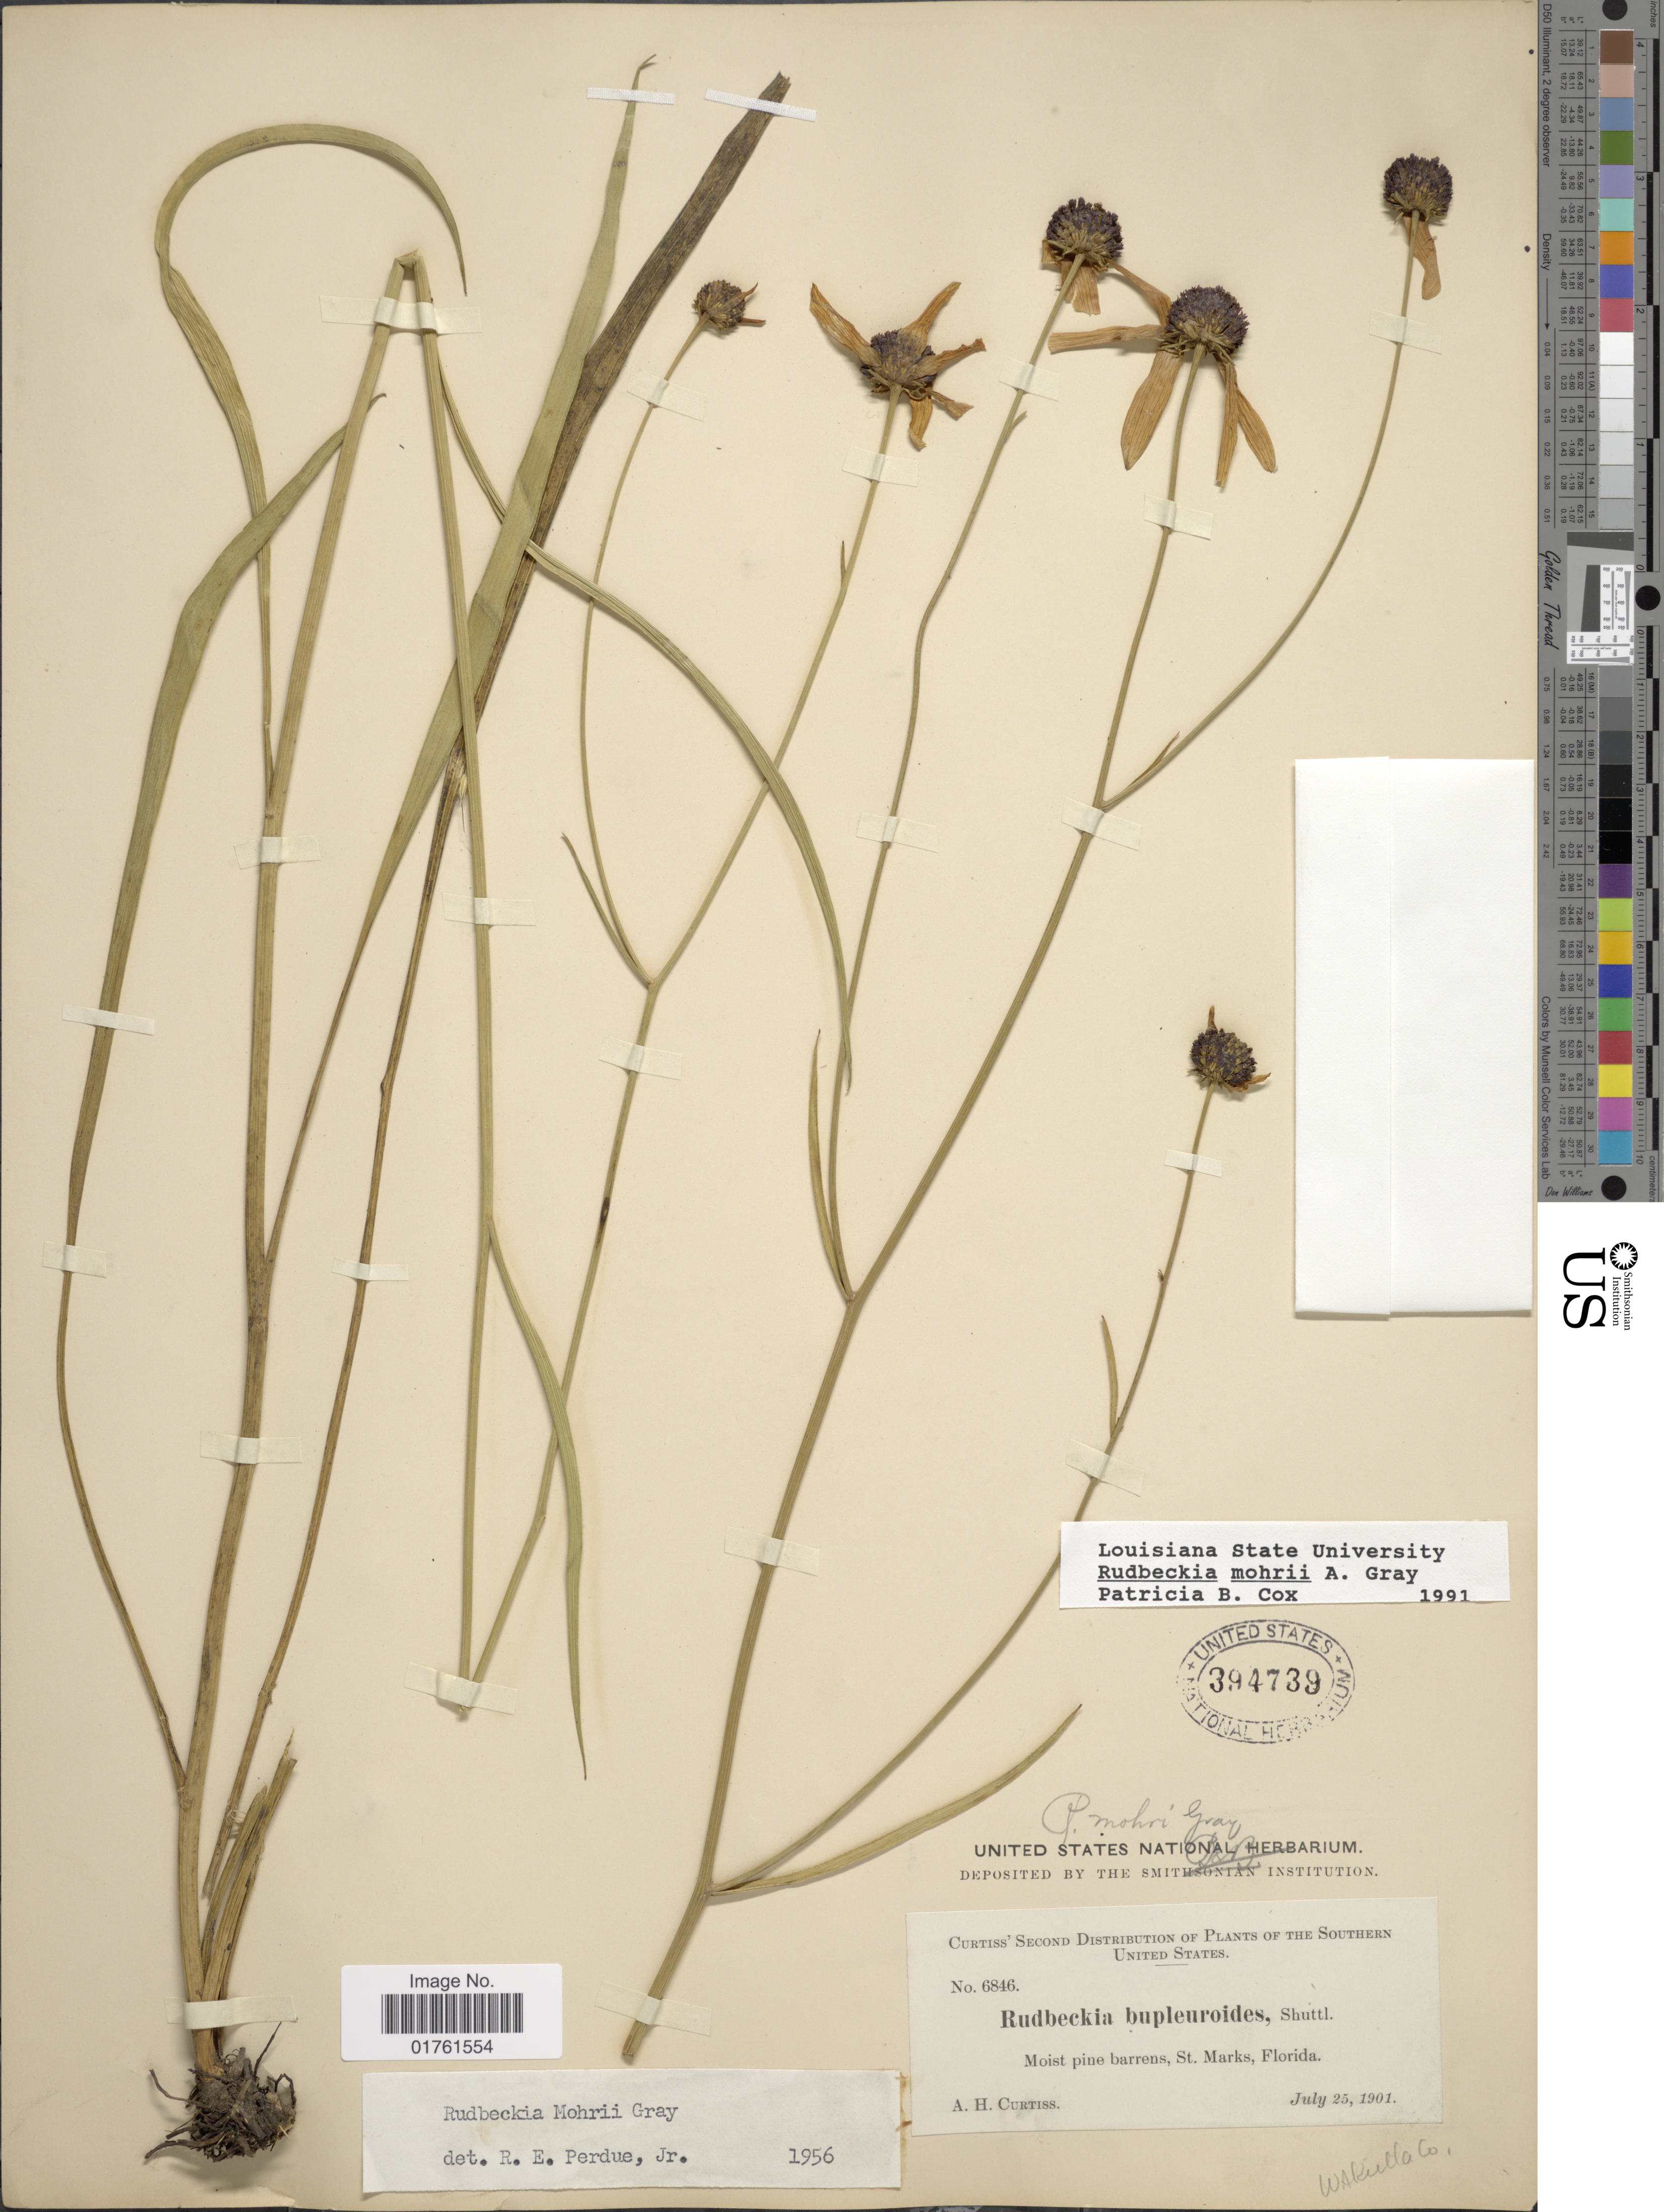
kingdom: Plantae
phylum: Tracheophyta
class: Magnoliopsida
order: Asterales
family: Asteraceae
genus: Rudbeckia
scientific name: Rudbeckia mohri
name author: A. Gray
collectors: A. H. Curtiss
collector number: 6846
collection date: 1901-07-25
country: United States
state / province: Florida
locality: The Southern United States, Moist pine barrens, St Marks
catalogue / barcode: US 394739